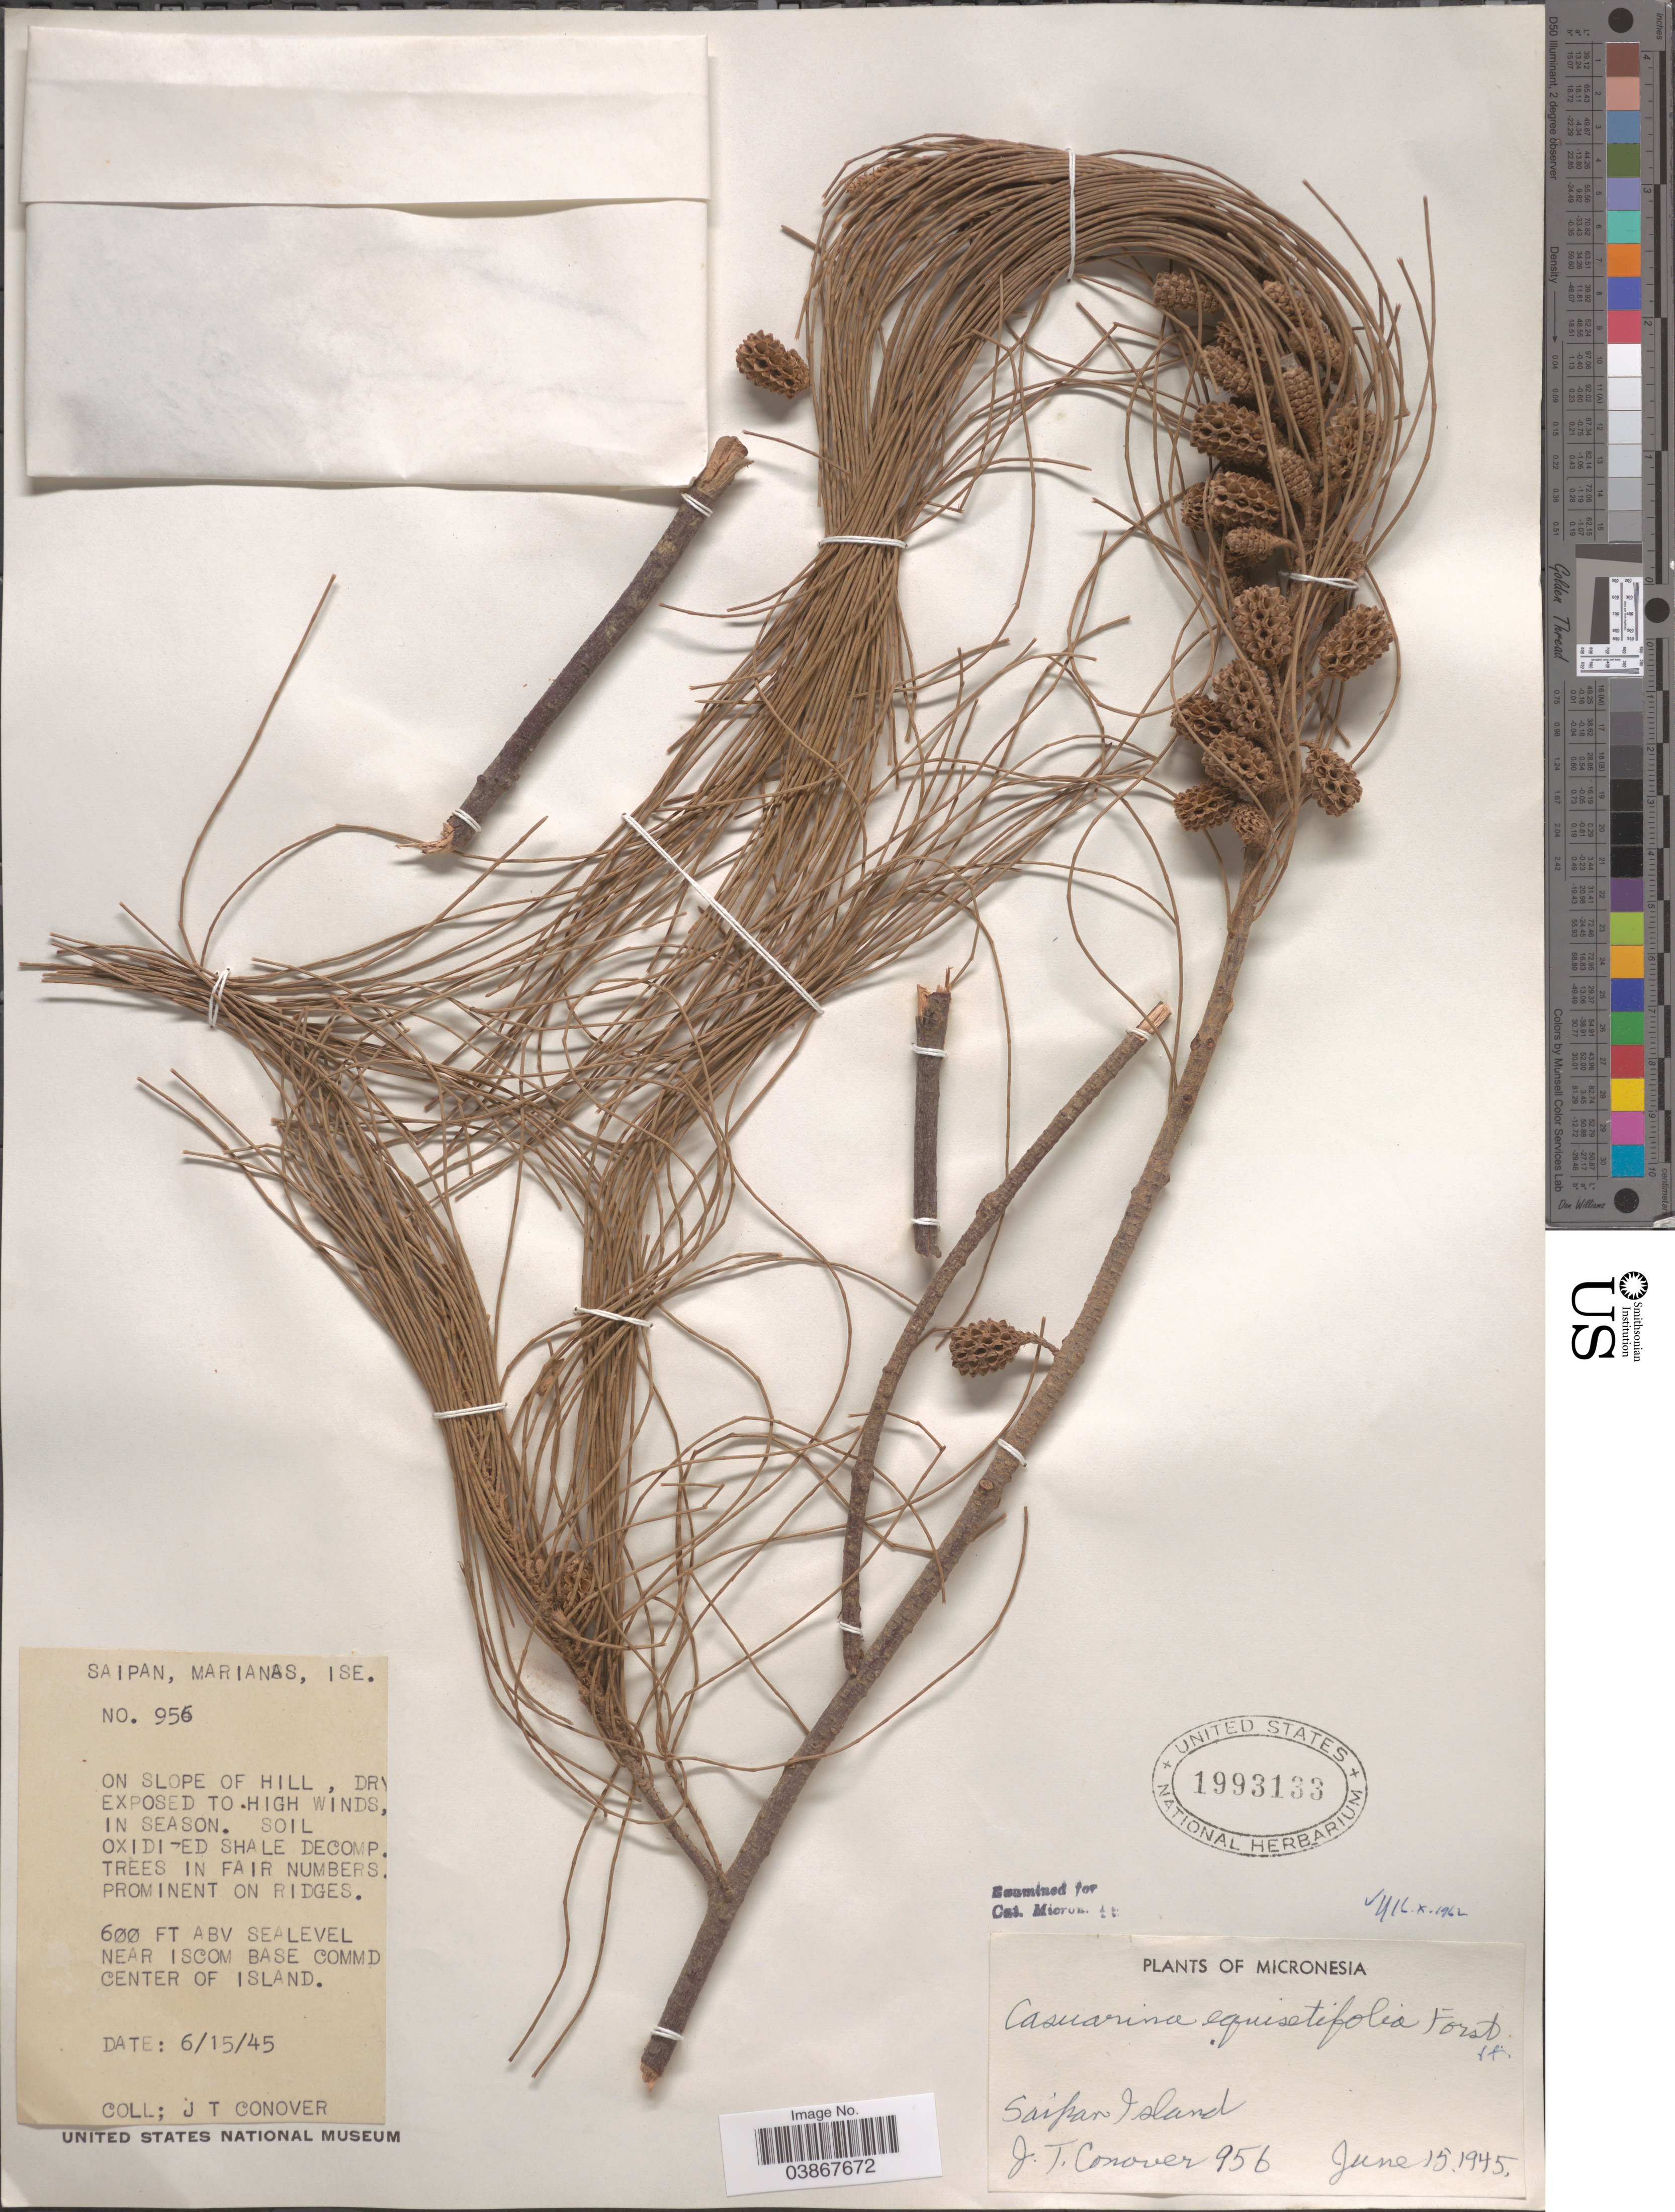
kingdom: Plantae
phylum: Tracheophyta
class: Magnoliopsida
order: Fagales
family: Casuarinaceae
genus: Casuarina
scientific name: Casuarina equisetifolia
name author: L.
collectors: J. T. Conover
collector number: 956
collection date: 1945-06-15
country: Northern Mariana Islands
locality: Micronesia. Saipan Island. Saipan, Marianas, Ise. Near Iscom Base Commd Center of Island.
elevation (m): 183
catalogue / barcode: US 1993133